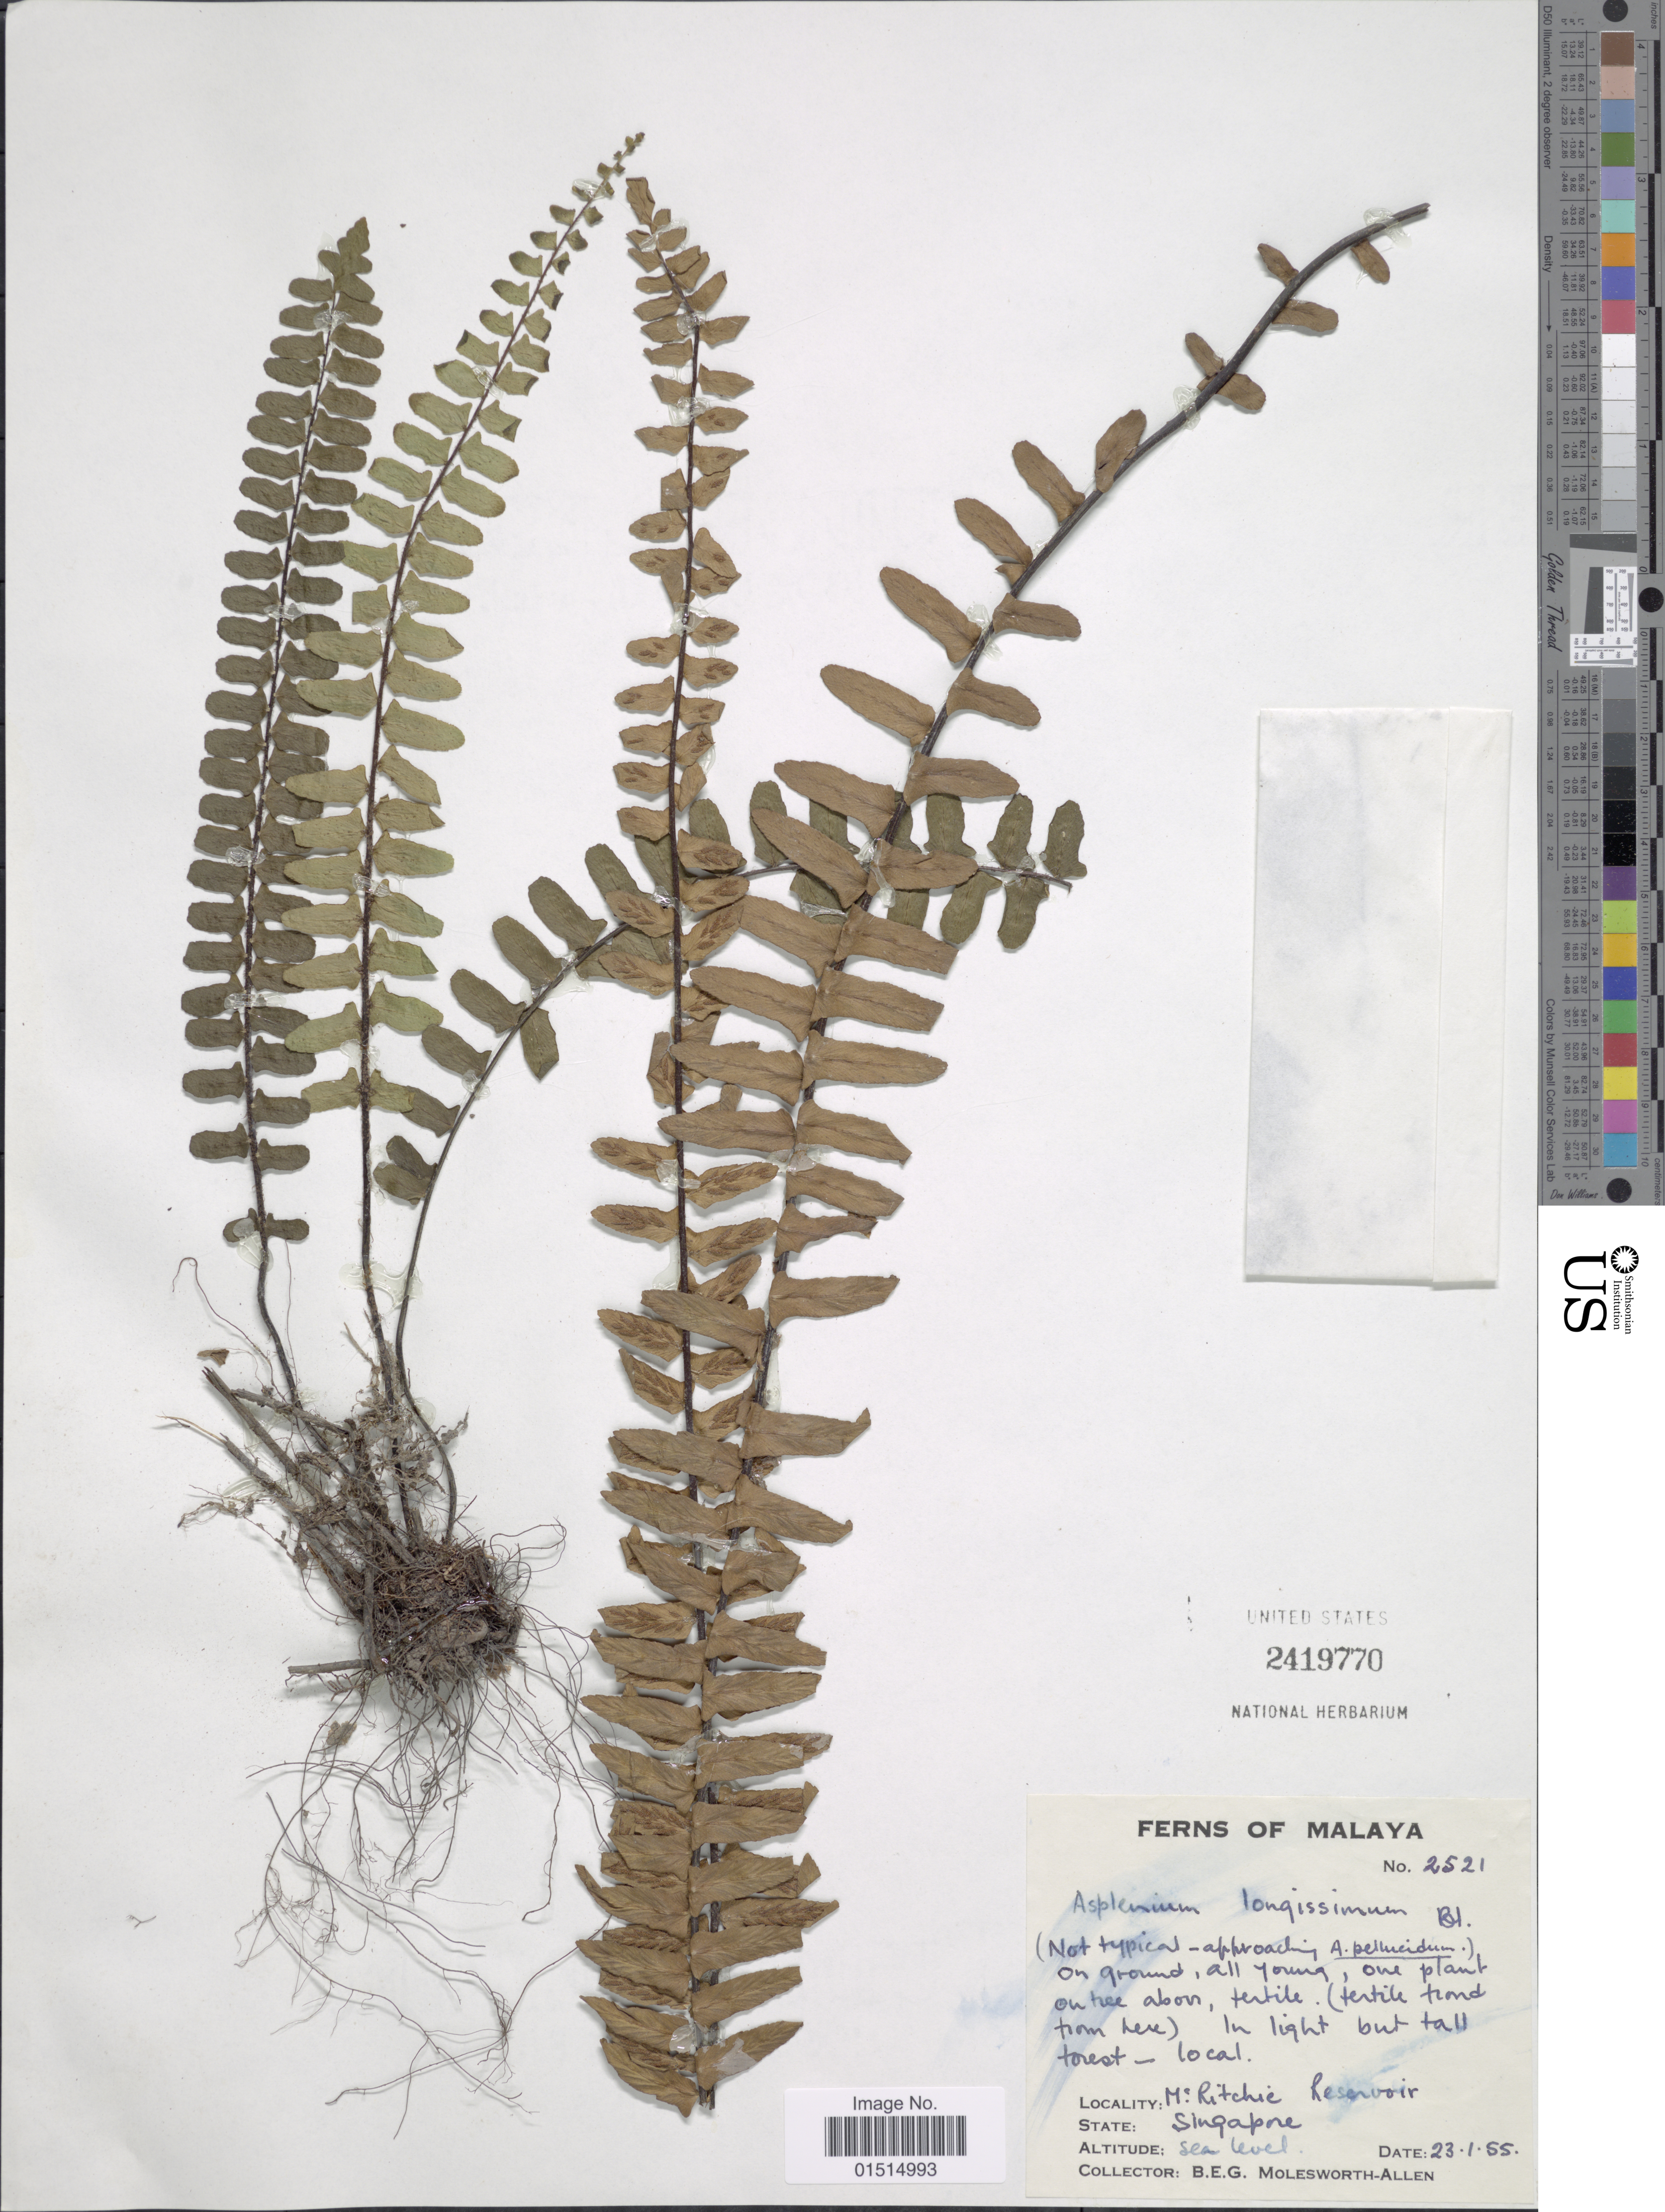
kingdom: Plantae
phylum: Tracheophyta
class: Polypodiopsida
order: Polypodiales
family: Aspleniaceae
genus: Asplenium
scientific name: Asplenium longissimum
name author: Blume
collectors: B. E. G. Molesworth-Allen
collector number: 2521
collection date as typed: Transcribed d/m/y: 23/1/55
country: Singapore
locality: McRitchie Reservoir [MacRitchie Reservoir]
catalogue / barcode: US 2419770